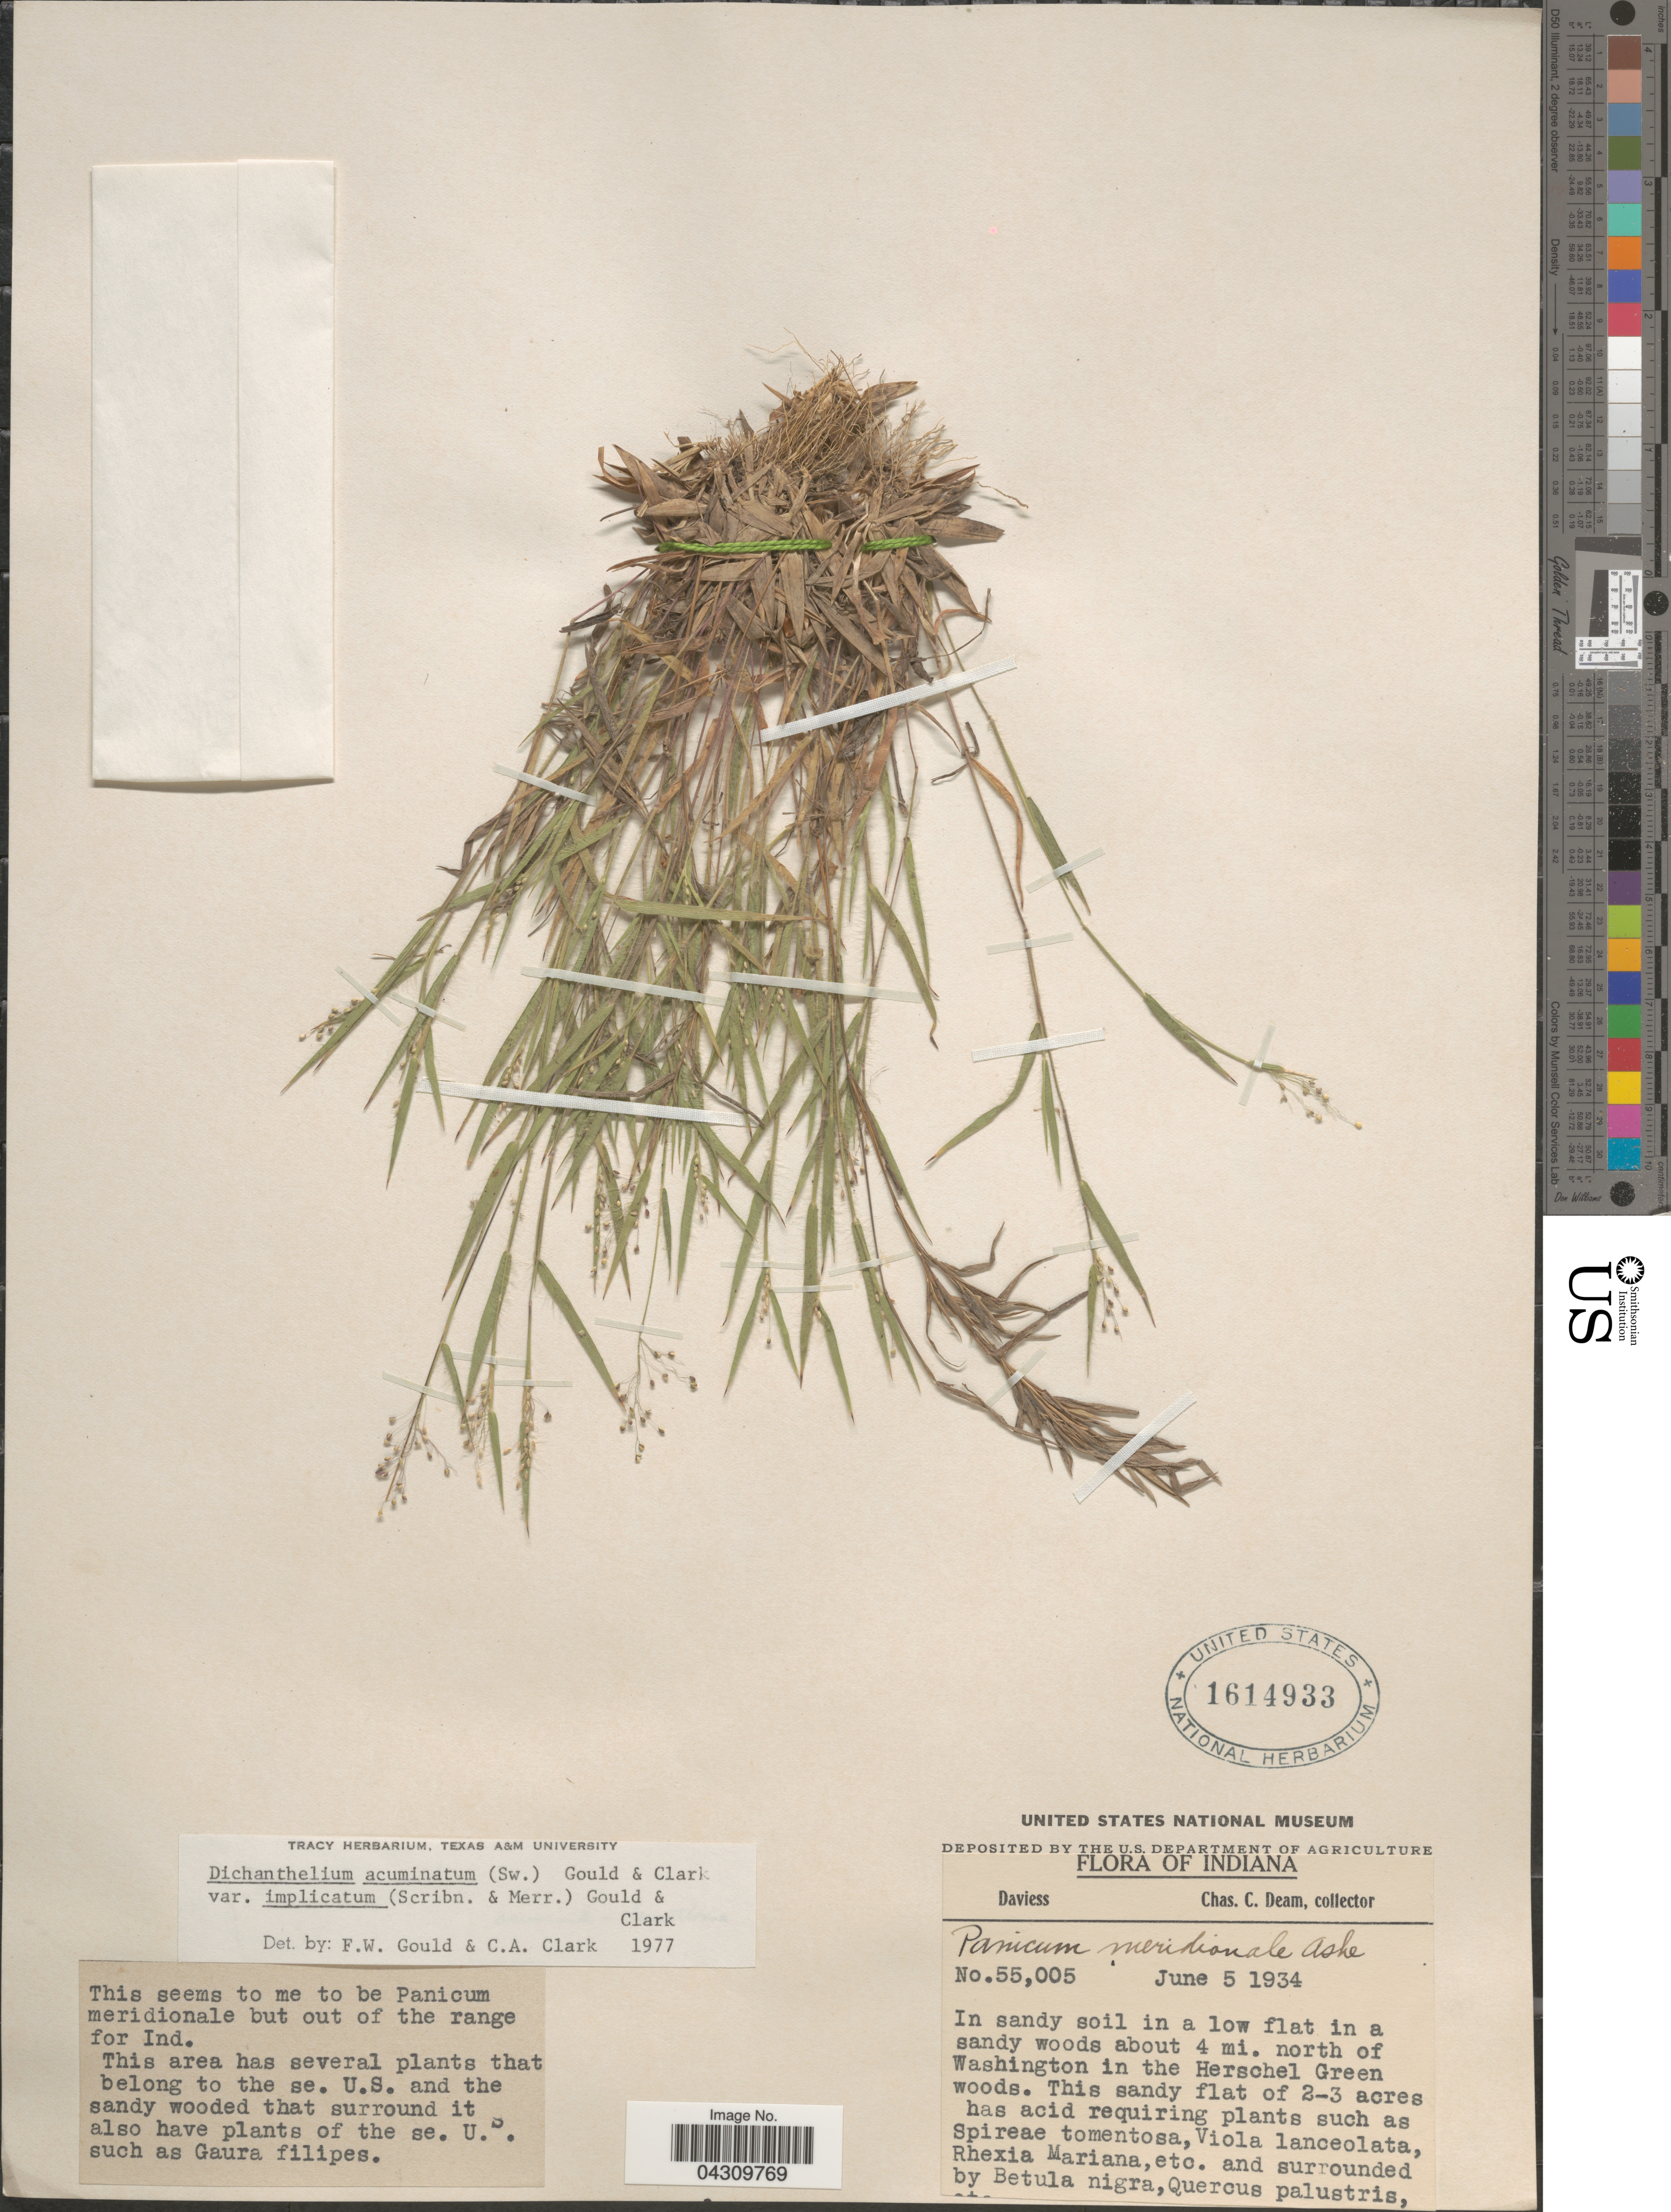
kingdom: Plantae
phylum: Tracheophyta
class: Liliopsida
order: Poales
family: Poaceae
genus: Dichanthelium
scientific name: Dichanthelium acuminatum var. acuminatum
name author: (Sw.) Gould & C.A. Clark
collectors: C. C. Deam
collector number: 55005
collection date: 1934-06-05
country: United States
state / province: Indiana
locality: Daviess. In sandy soil in a low flat in a sandy woods about 4 mi. north of Washington in the Herschel Green woods.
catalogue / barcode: US 1614933